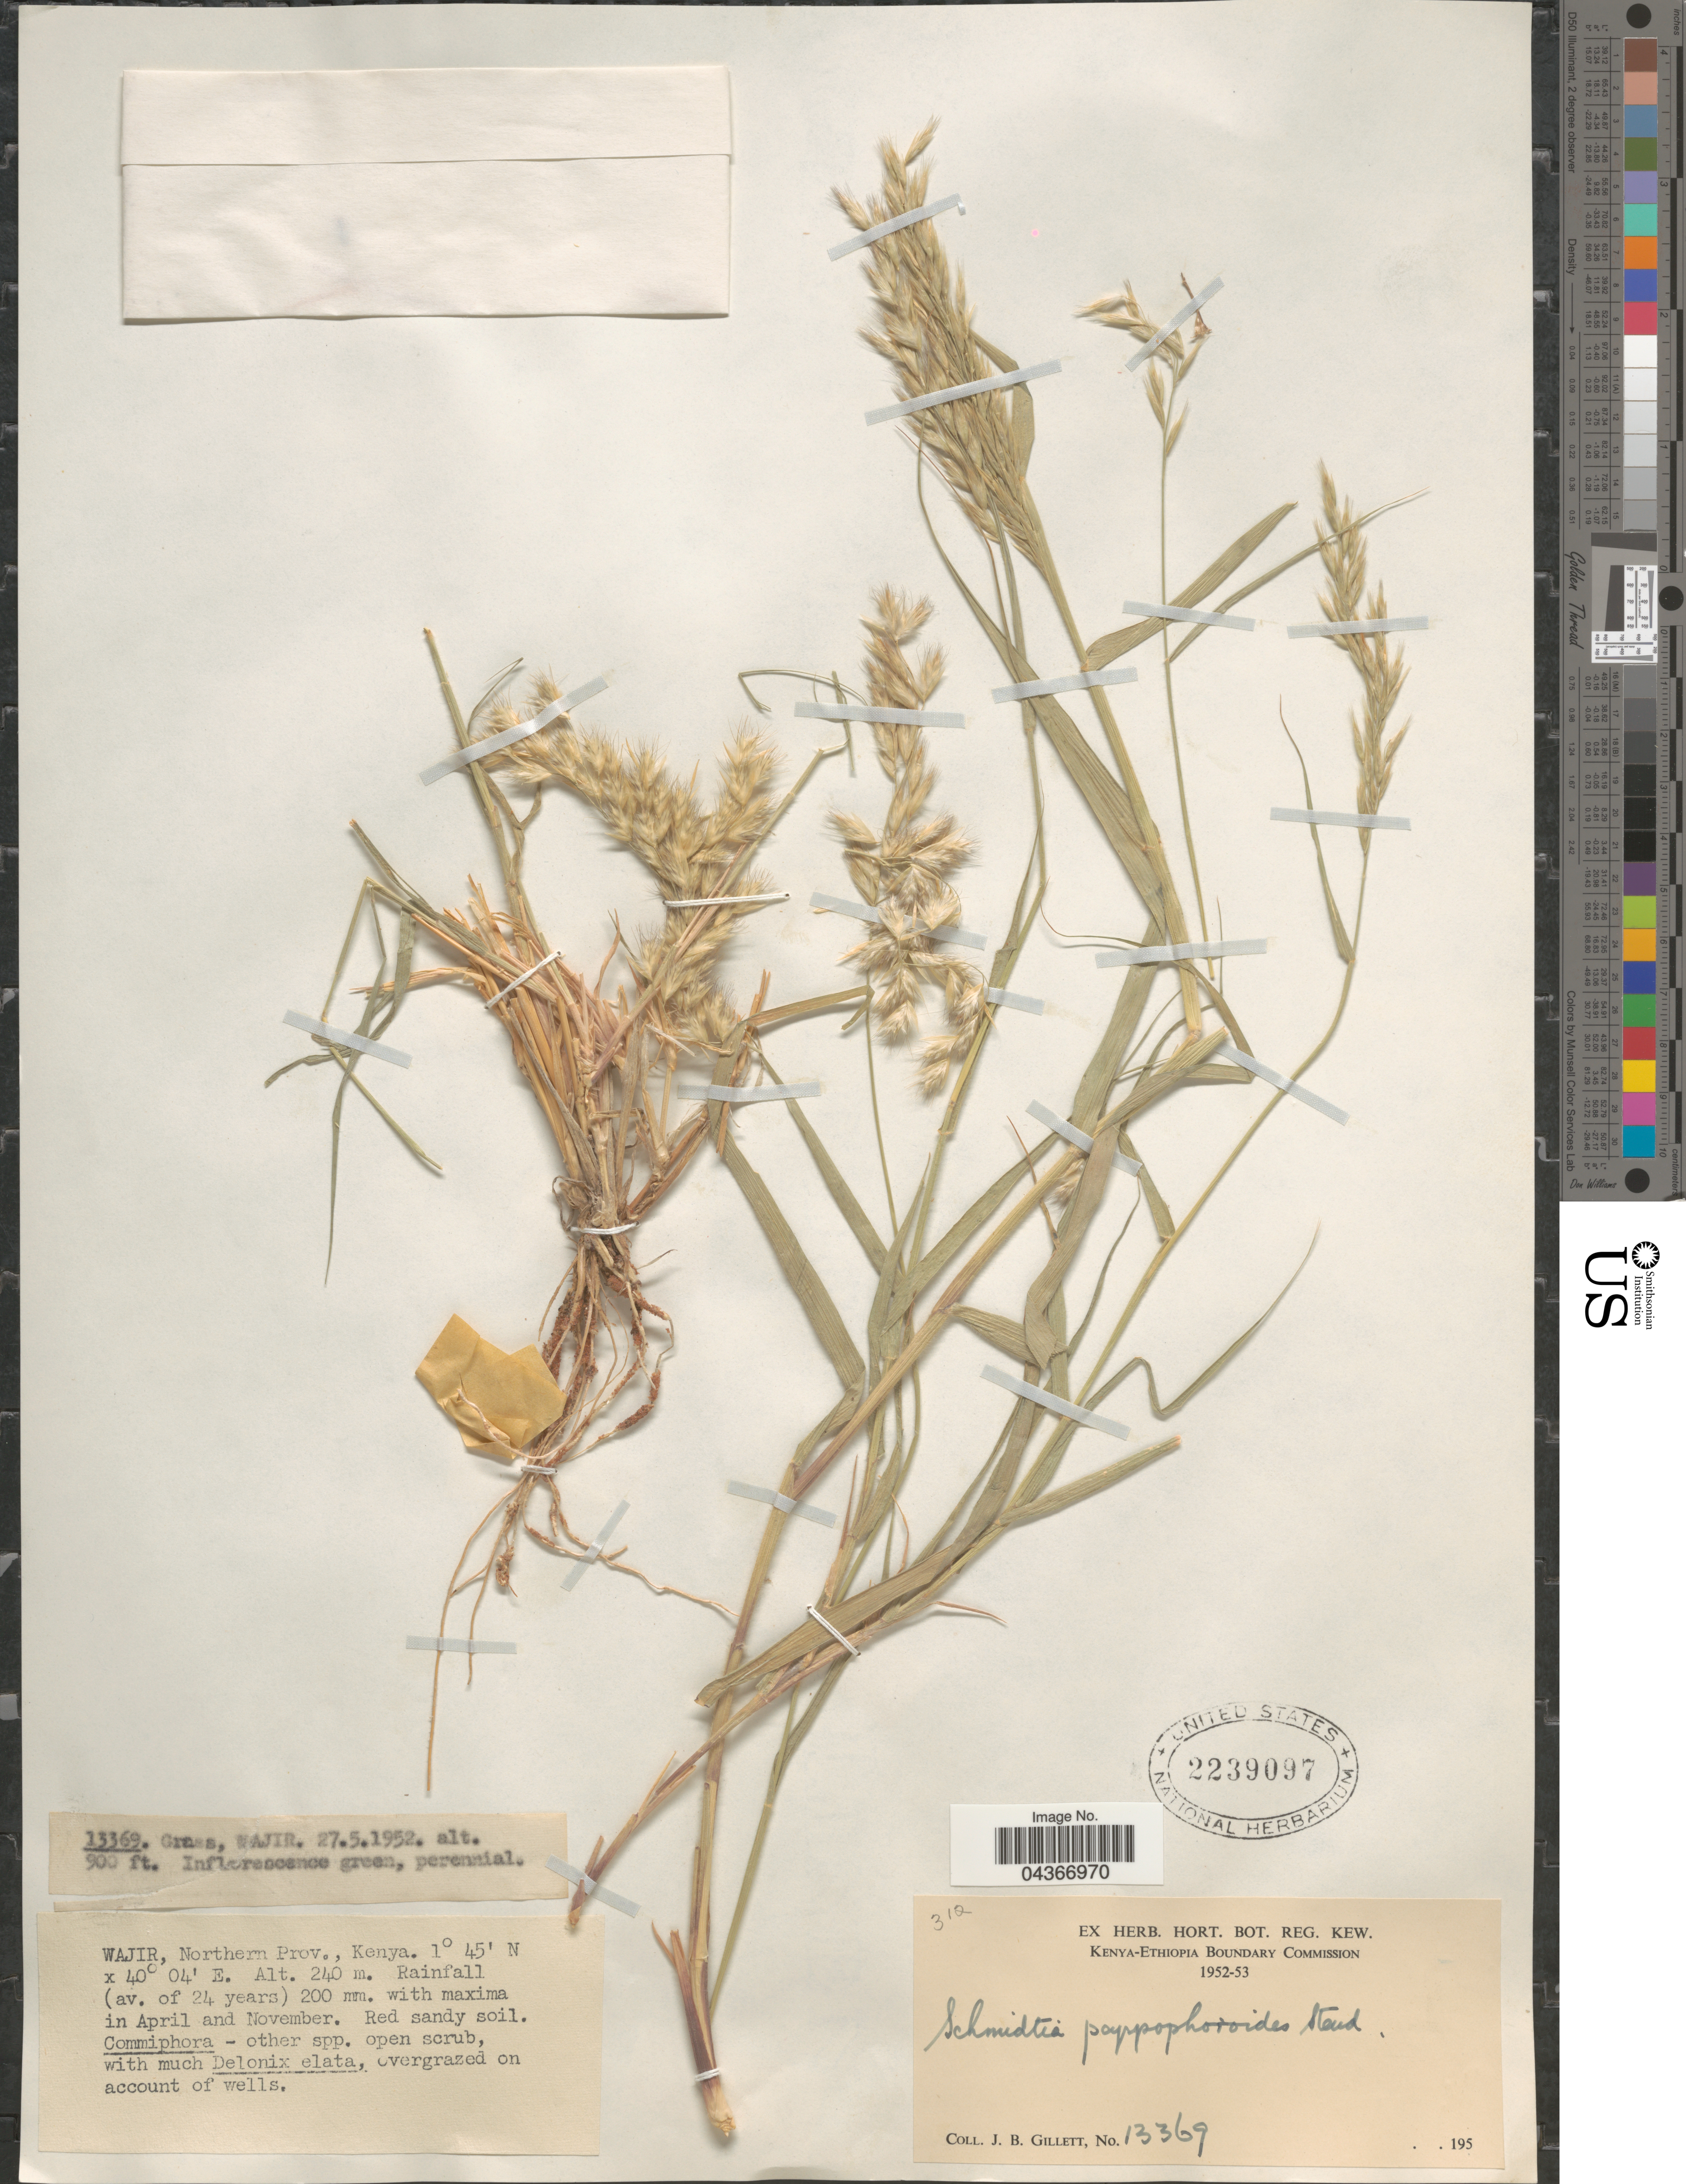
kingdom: Plantae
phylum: Tracheophyta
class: Liliopsida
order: Poales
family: Poaceae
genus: Schmidtia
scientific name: Schmidtia pappophoroides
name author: Steud. ex J.A. Schmidt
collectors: J. B. Gillett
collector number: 13369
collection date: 1952-05-27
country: Kenya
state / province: Wajir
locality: Northern Prov.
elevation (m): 274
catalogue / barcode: US 2239097